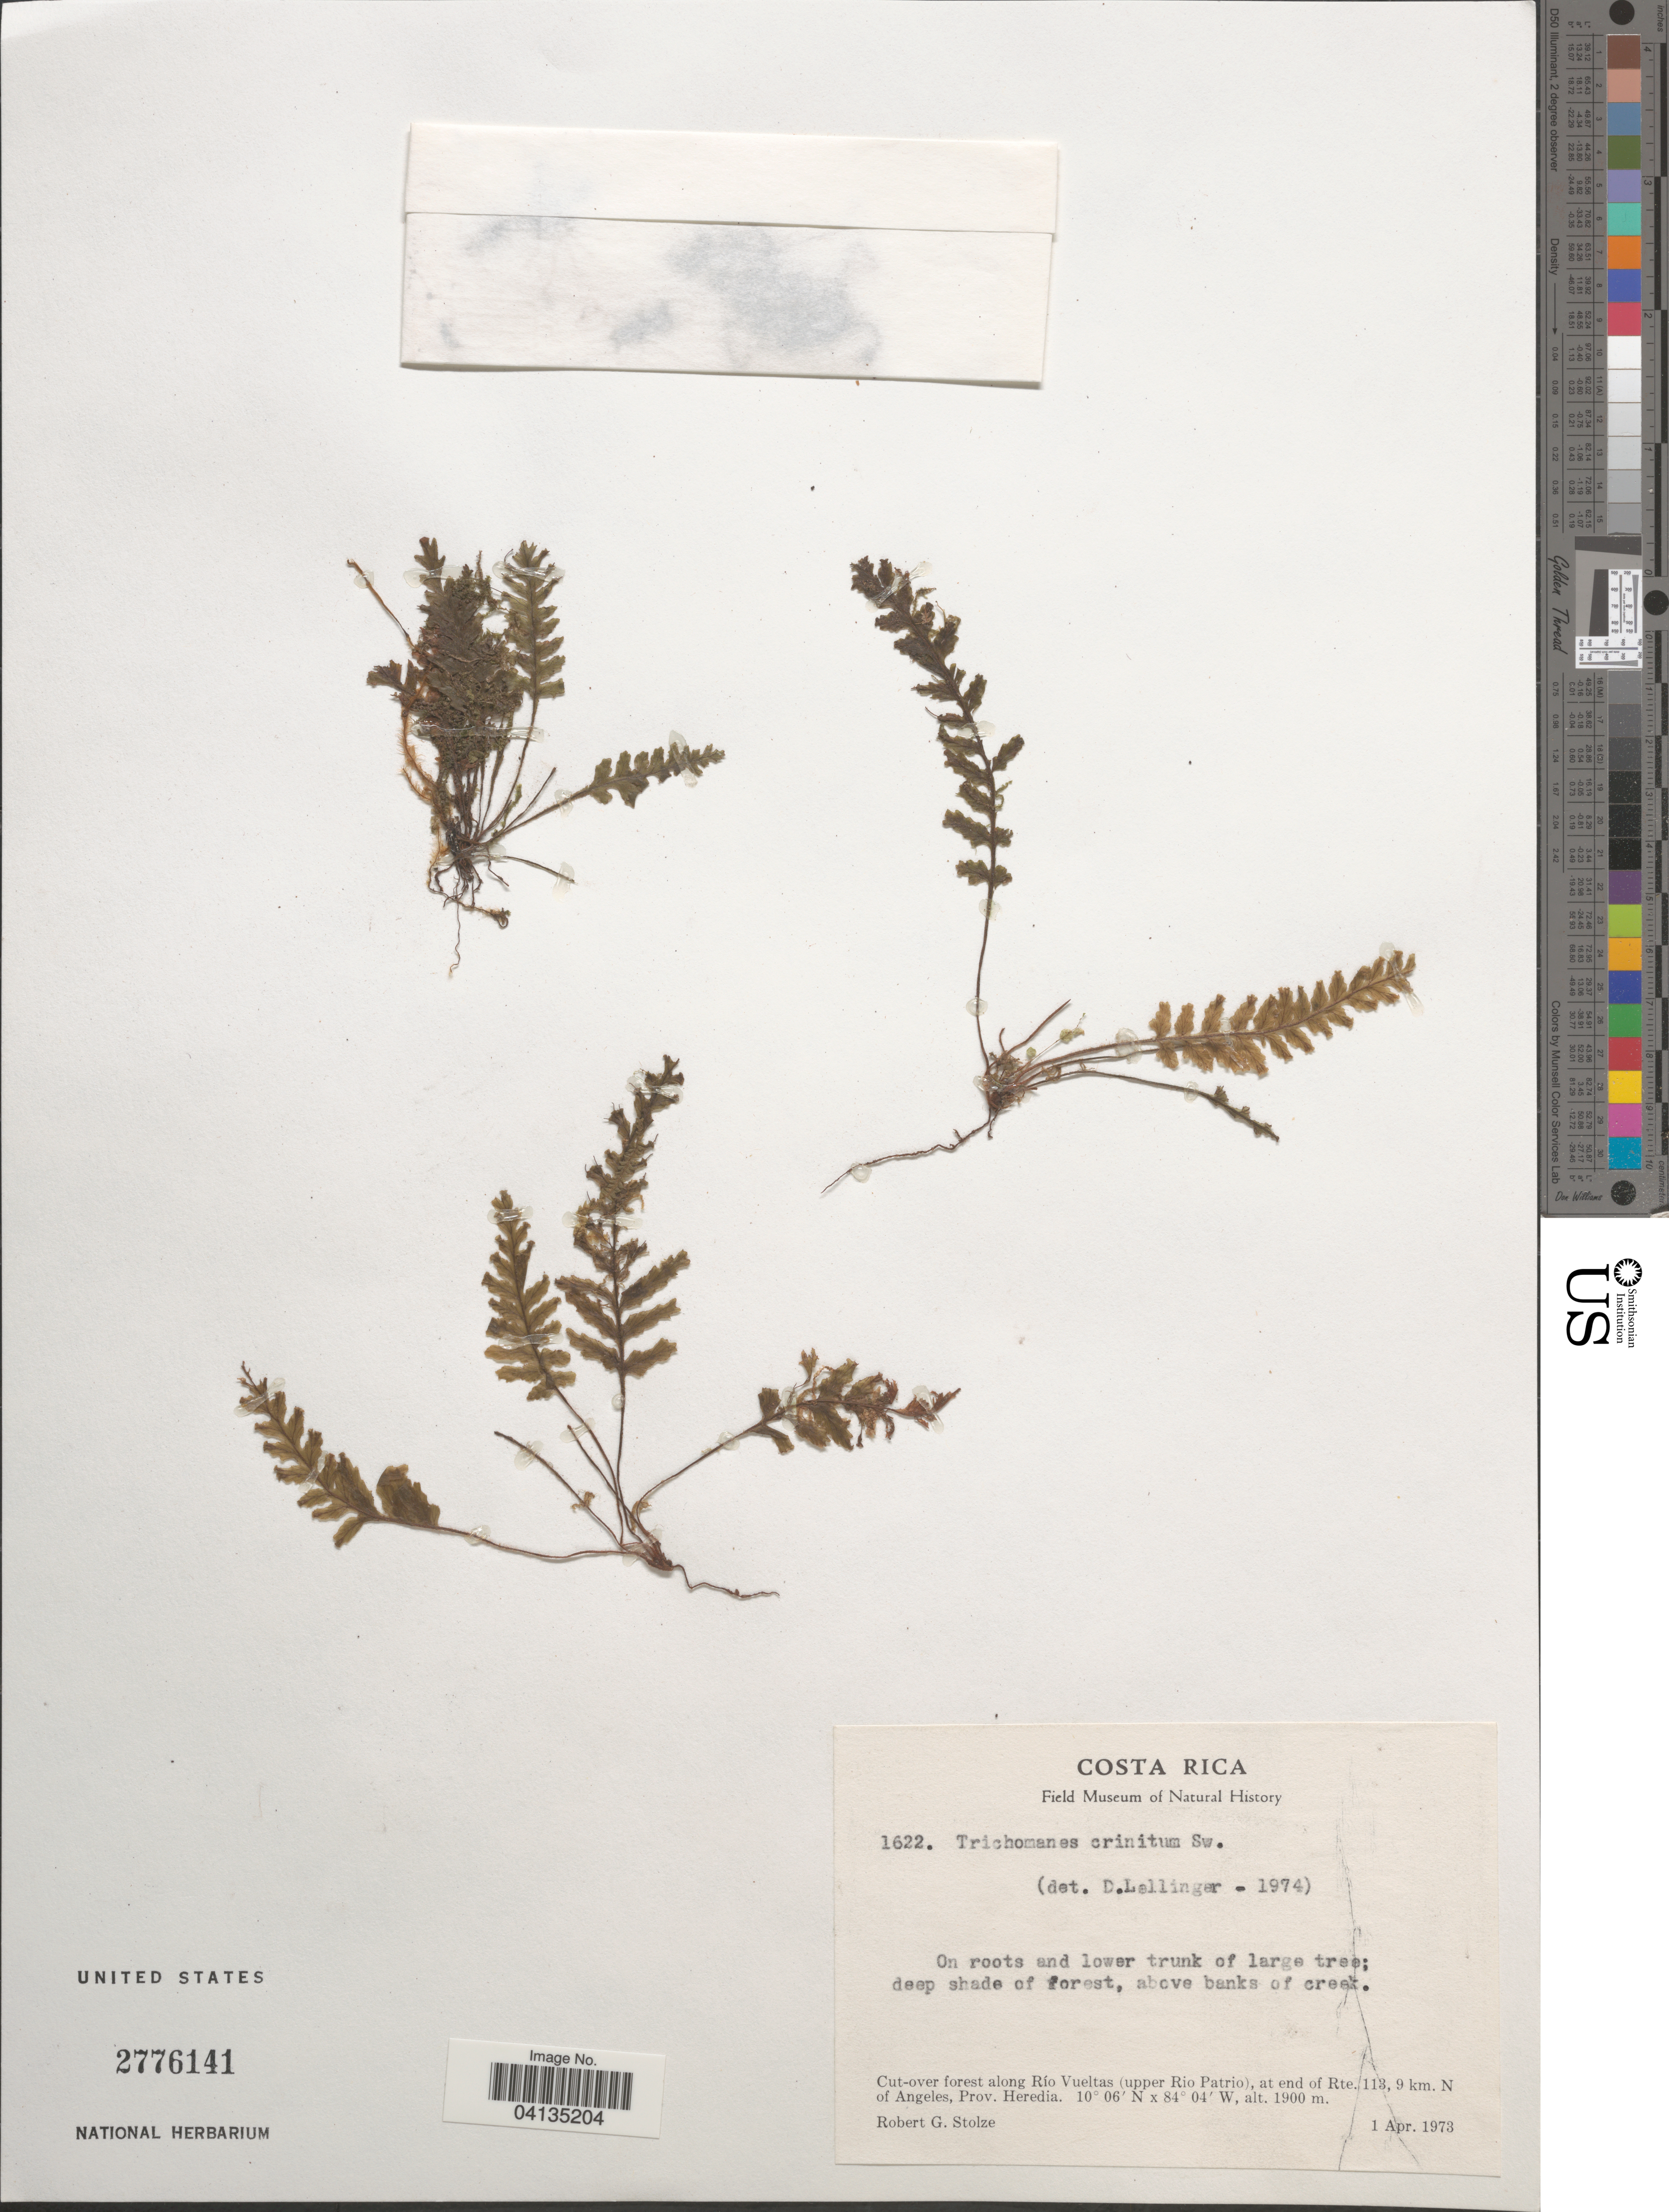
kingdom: Plantae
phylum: Tracheophyta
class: Polypodiopsida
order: Hymenophyllales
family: Hymenophyllaceae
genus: Trichomanes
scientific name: Trichomanes crinitum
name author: Sw.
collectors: R. G. Stolze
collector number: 1622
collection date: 1973-04-01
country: Costa Rica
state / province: Heredia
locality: Cut-over forest along Río Vueltas (upper Rio Patrio), at end of Rte. 113, 9 km. N of Angeles.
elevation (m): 1900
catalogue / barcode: US 2776141